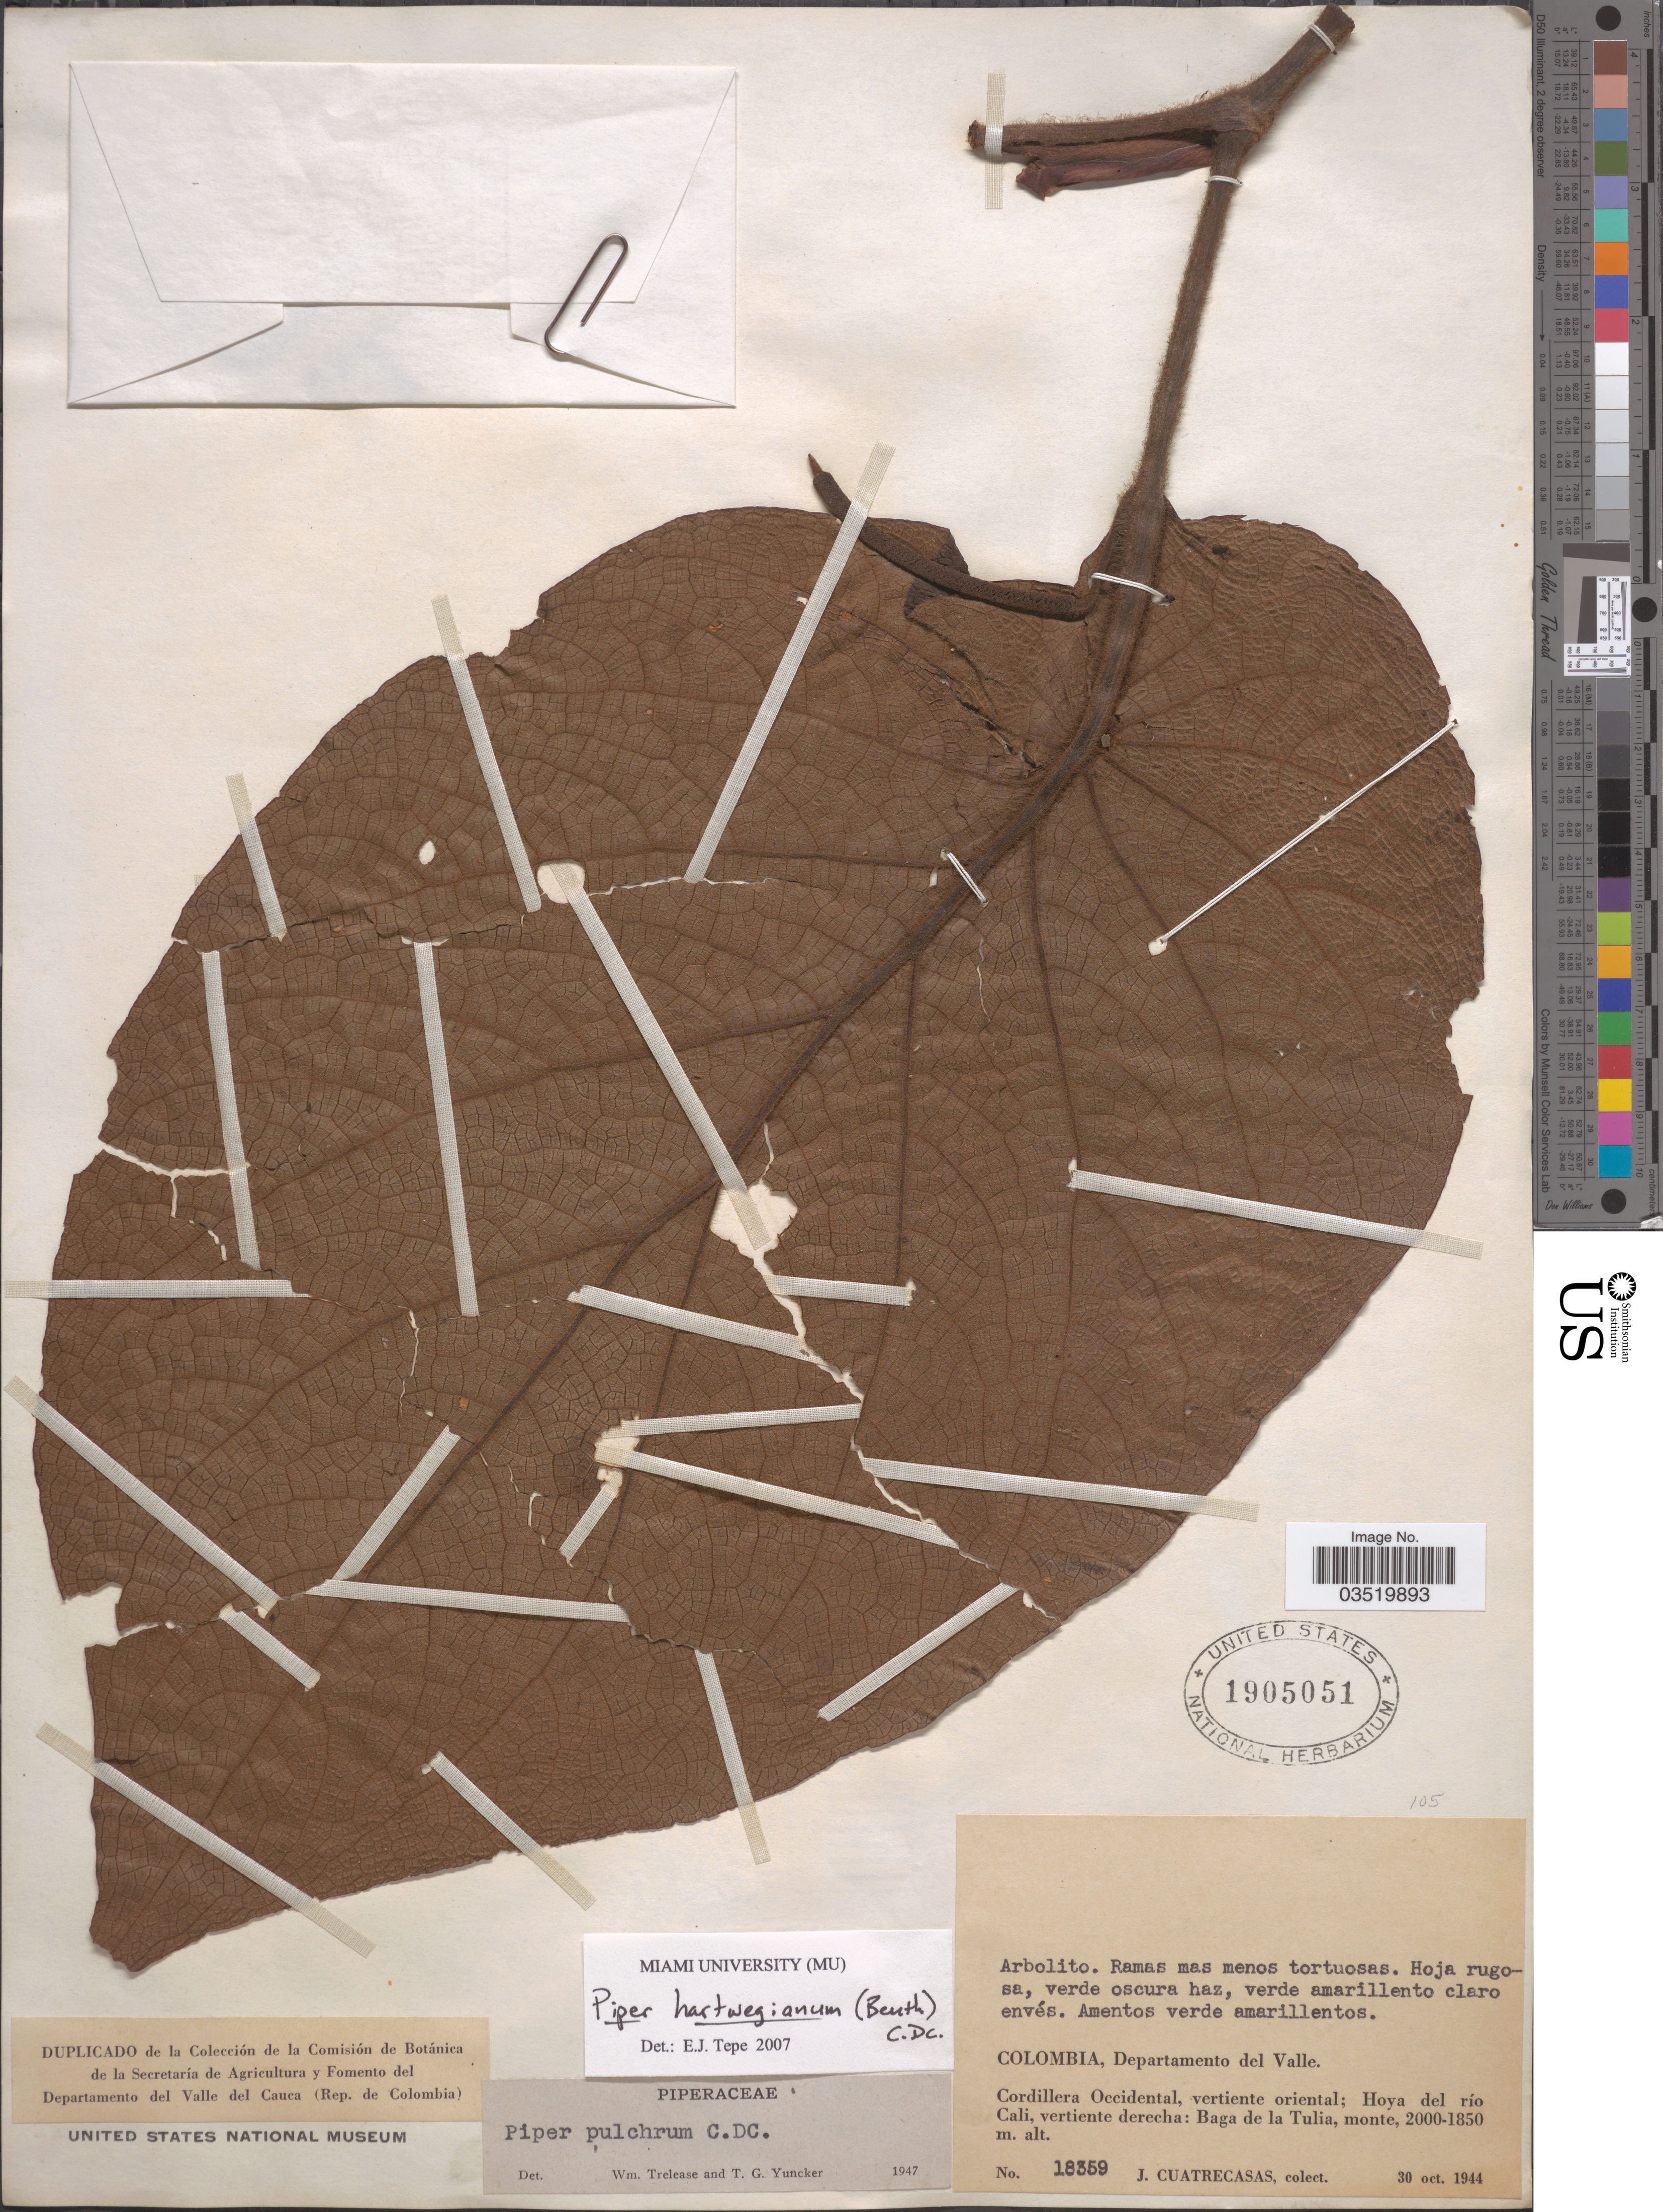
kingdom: Plantae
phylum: Tracheophyta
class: Magnoliopsida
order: Piperales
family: Piperaceae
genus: Piper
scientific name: Piper hartwegianum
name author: (Yunck.) C. DC.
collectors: J. Cuatrecasas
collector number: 18359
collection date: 1944-10-30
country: Colombia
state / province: Valle del Cauca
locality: Departamento del Valle. Cordillera Occidental, vertiente oriental; Hoya del río Cali, vertiente derecha: Baga de la Tulia.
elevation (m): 1850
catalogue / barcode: US 1905051